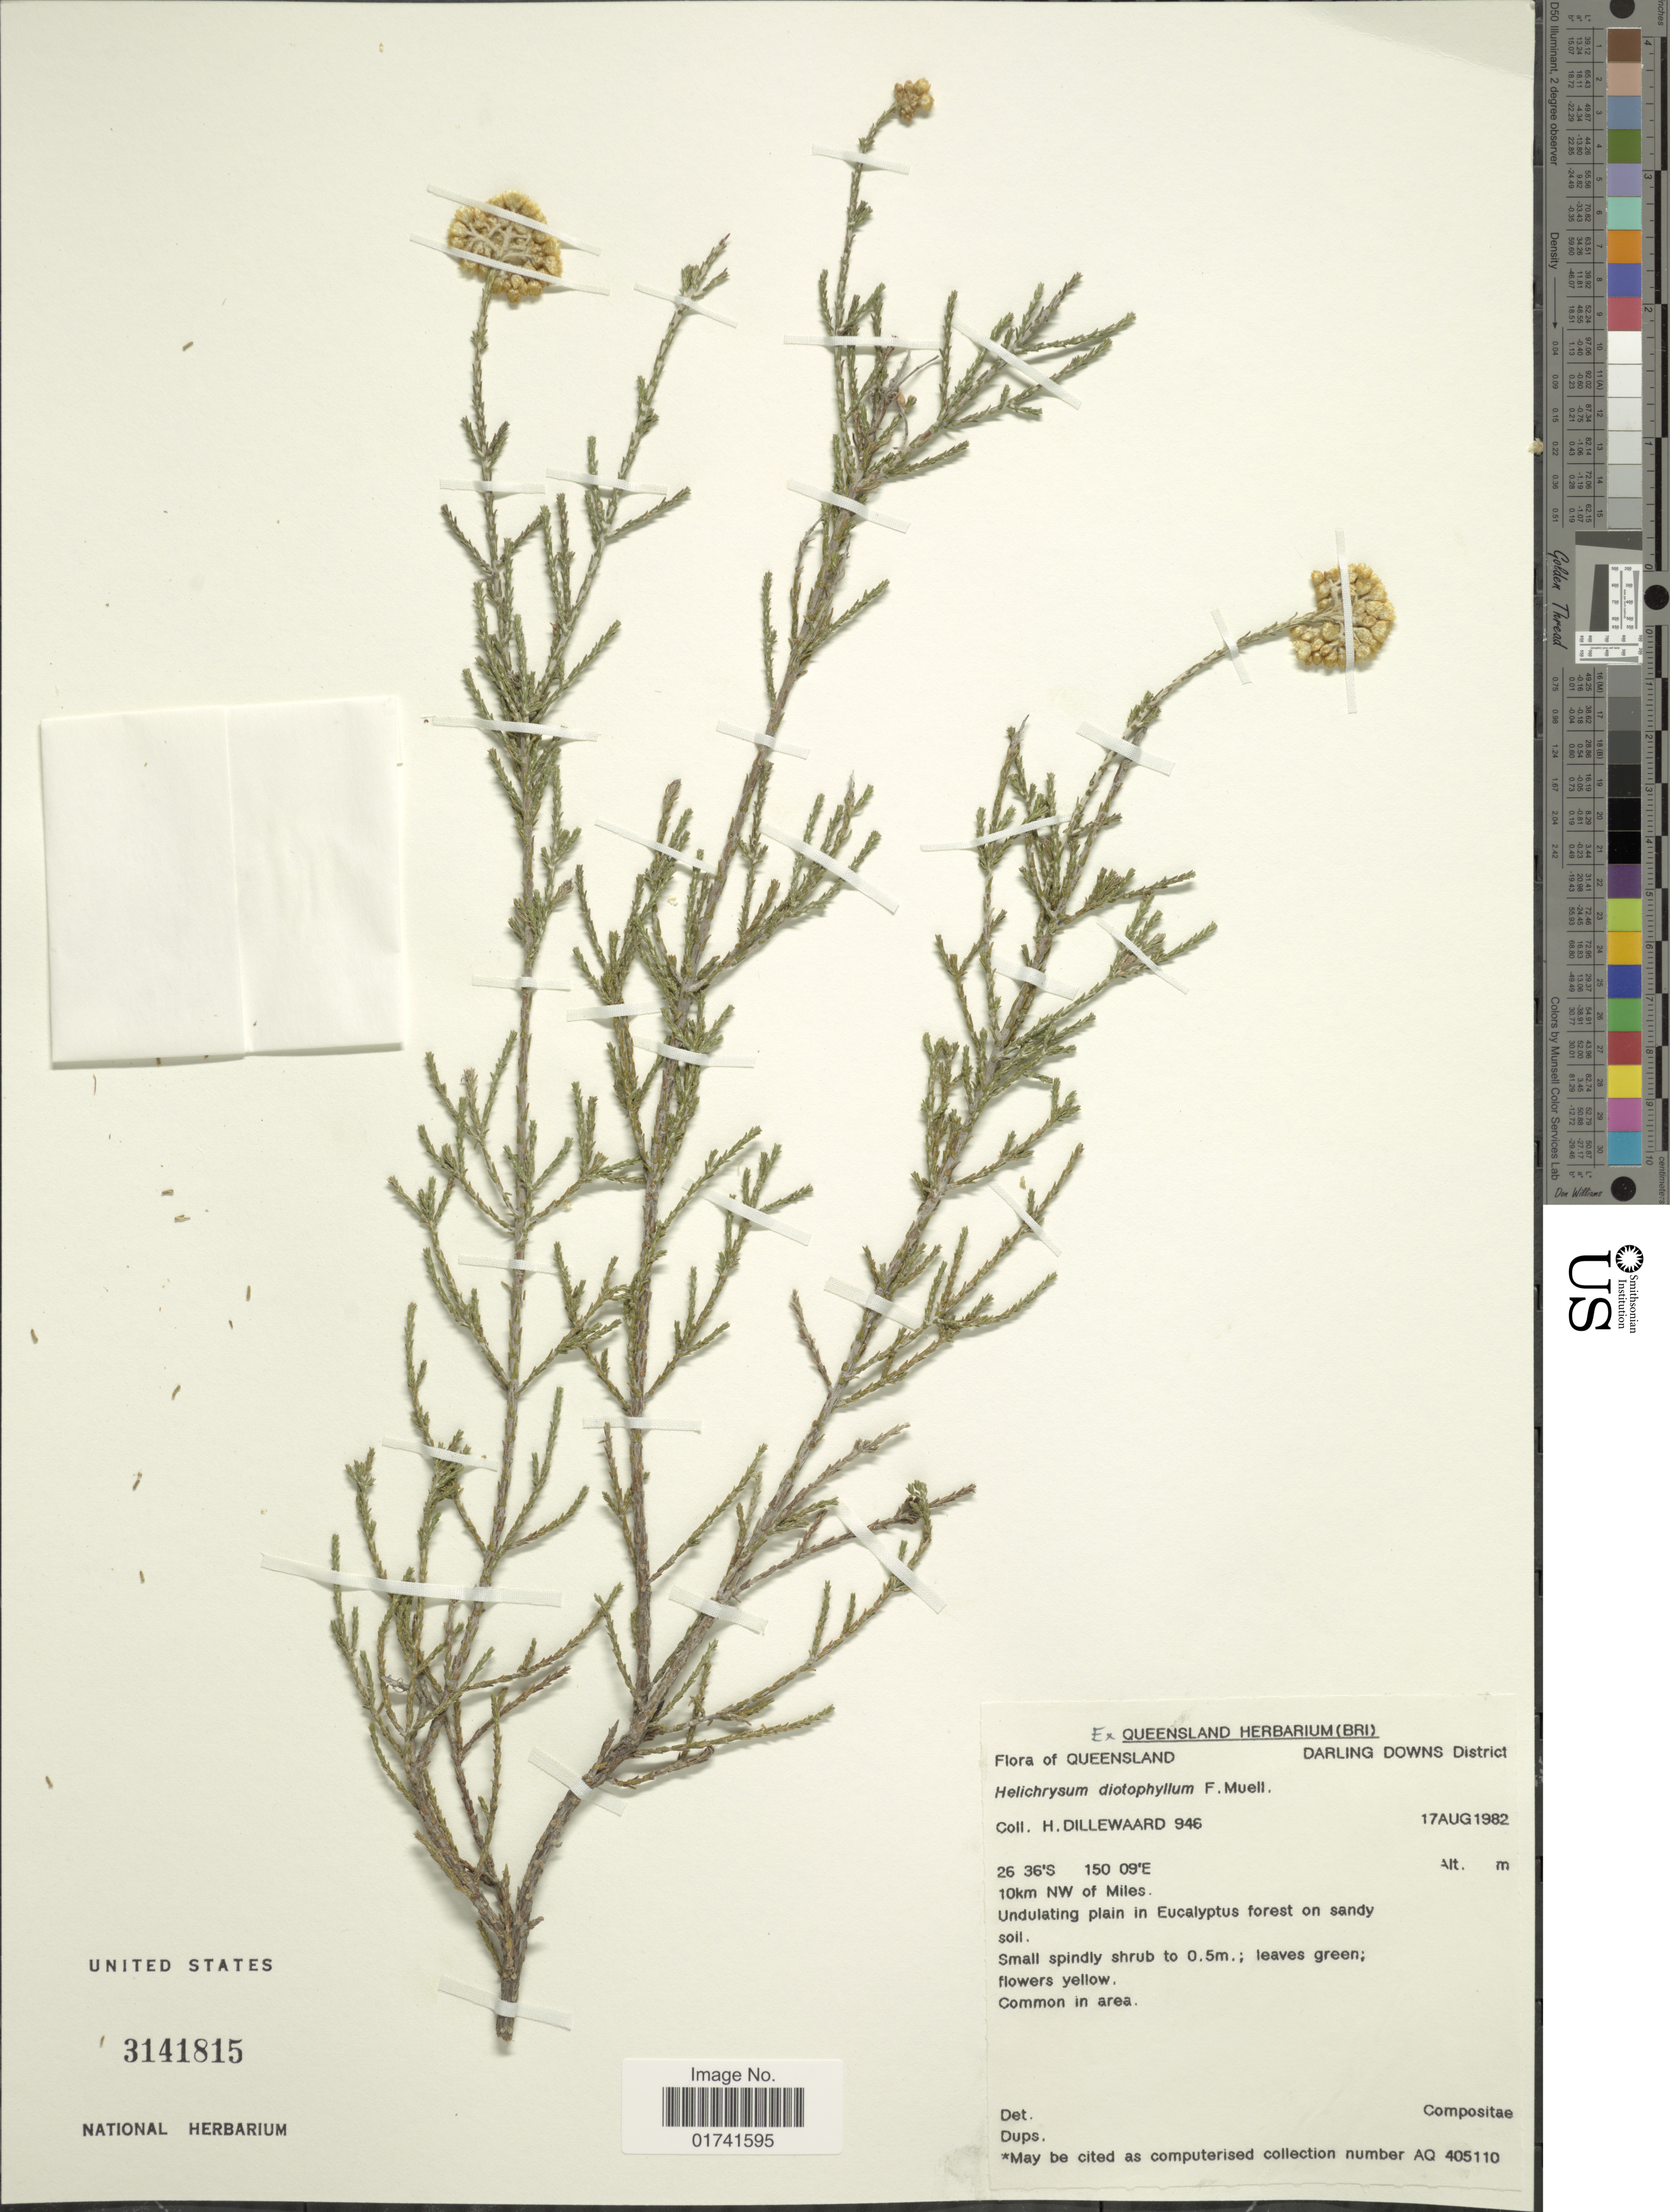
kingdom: Plantae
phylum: Tracheophyta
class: Magnoliopsida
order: Asterales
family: Asteraceae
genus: Ozothamnus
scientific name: Ozothamnus diotophyllus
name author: (F. Muell.) Anderb.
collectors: H. Dillewaard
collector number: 946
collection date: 1982-08-17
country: Australia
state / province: Queensland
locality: Darling Downs District, 10 km NW of Miles.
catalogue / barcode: US 3141815